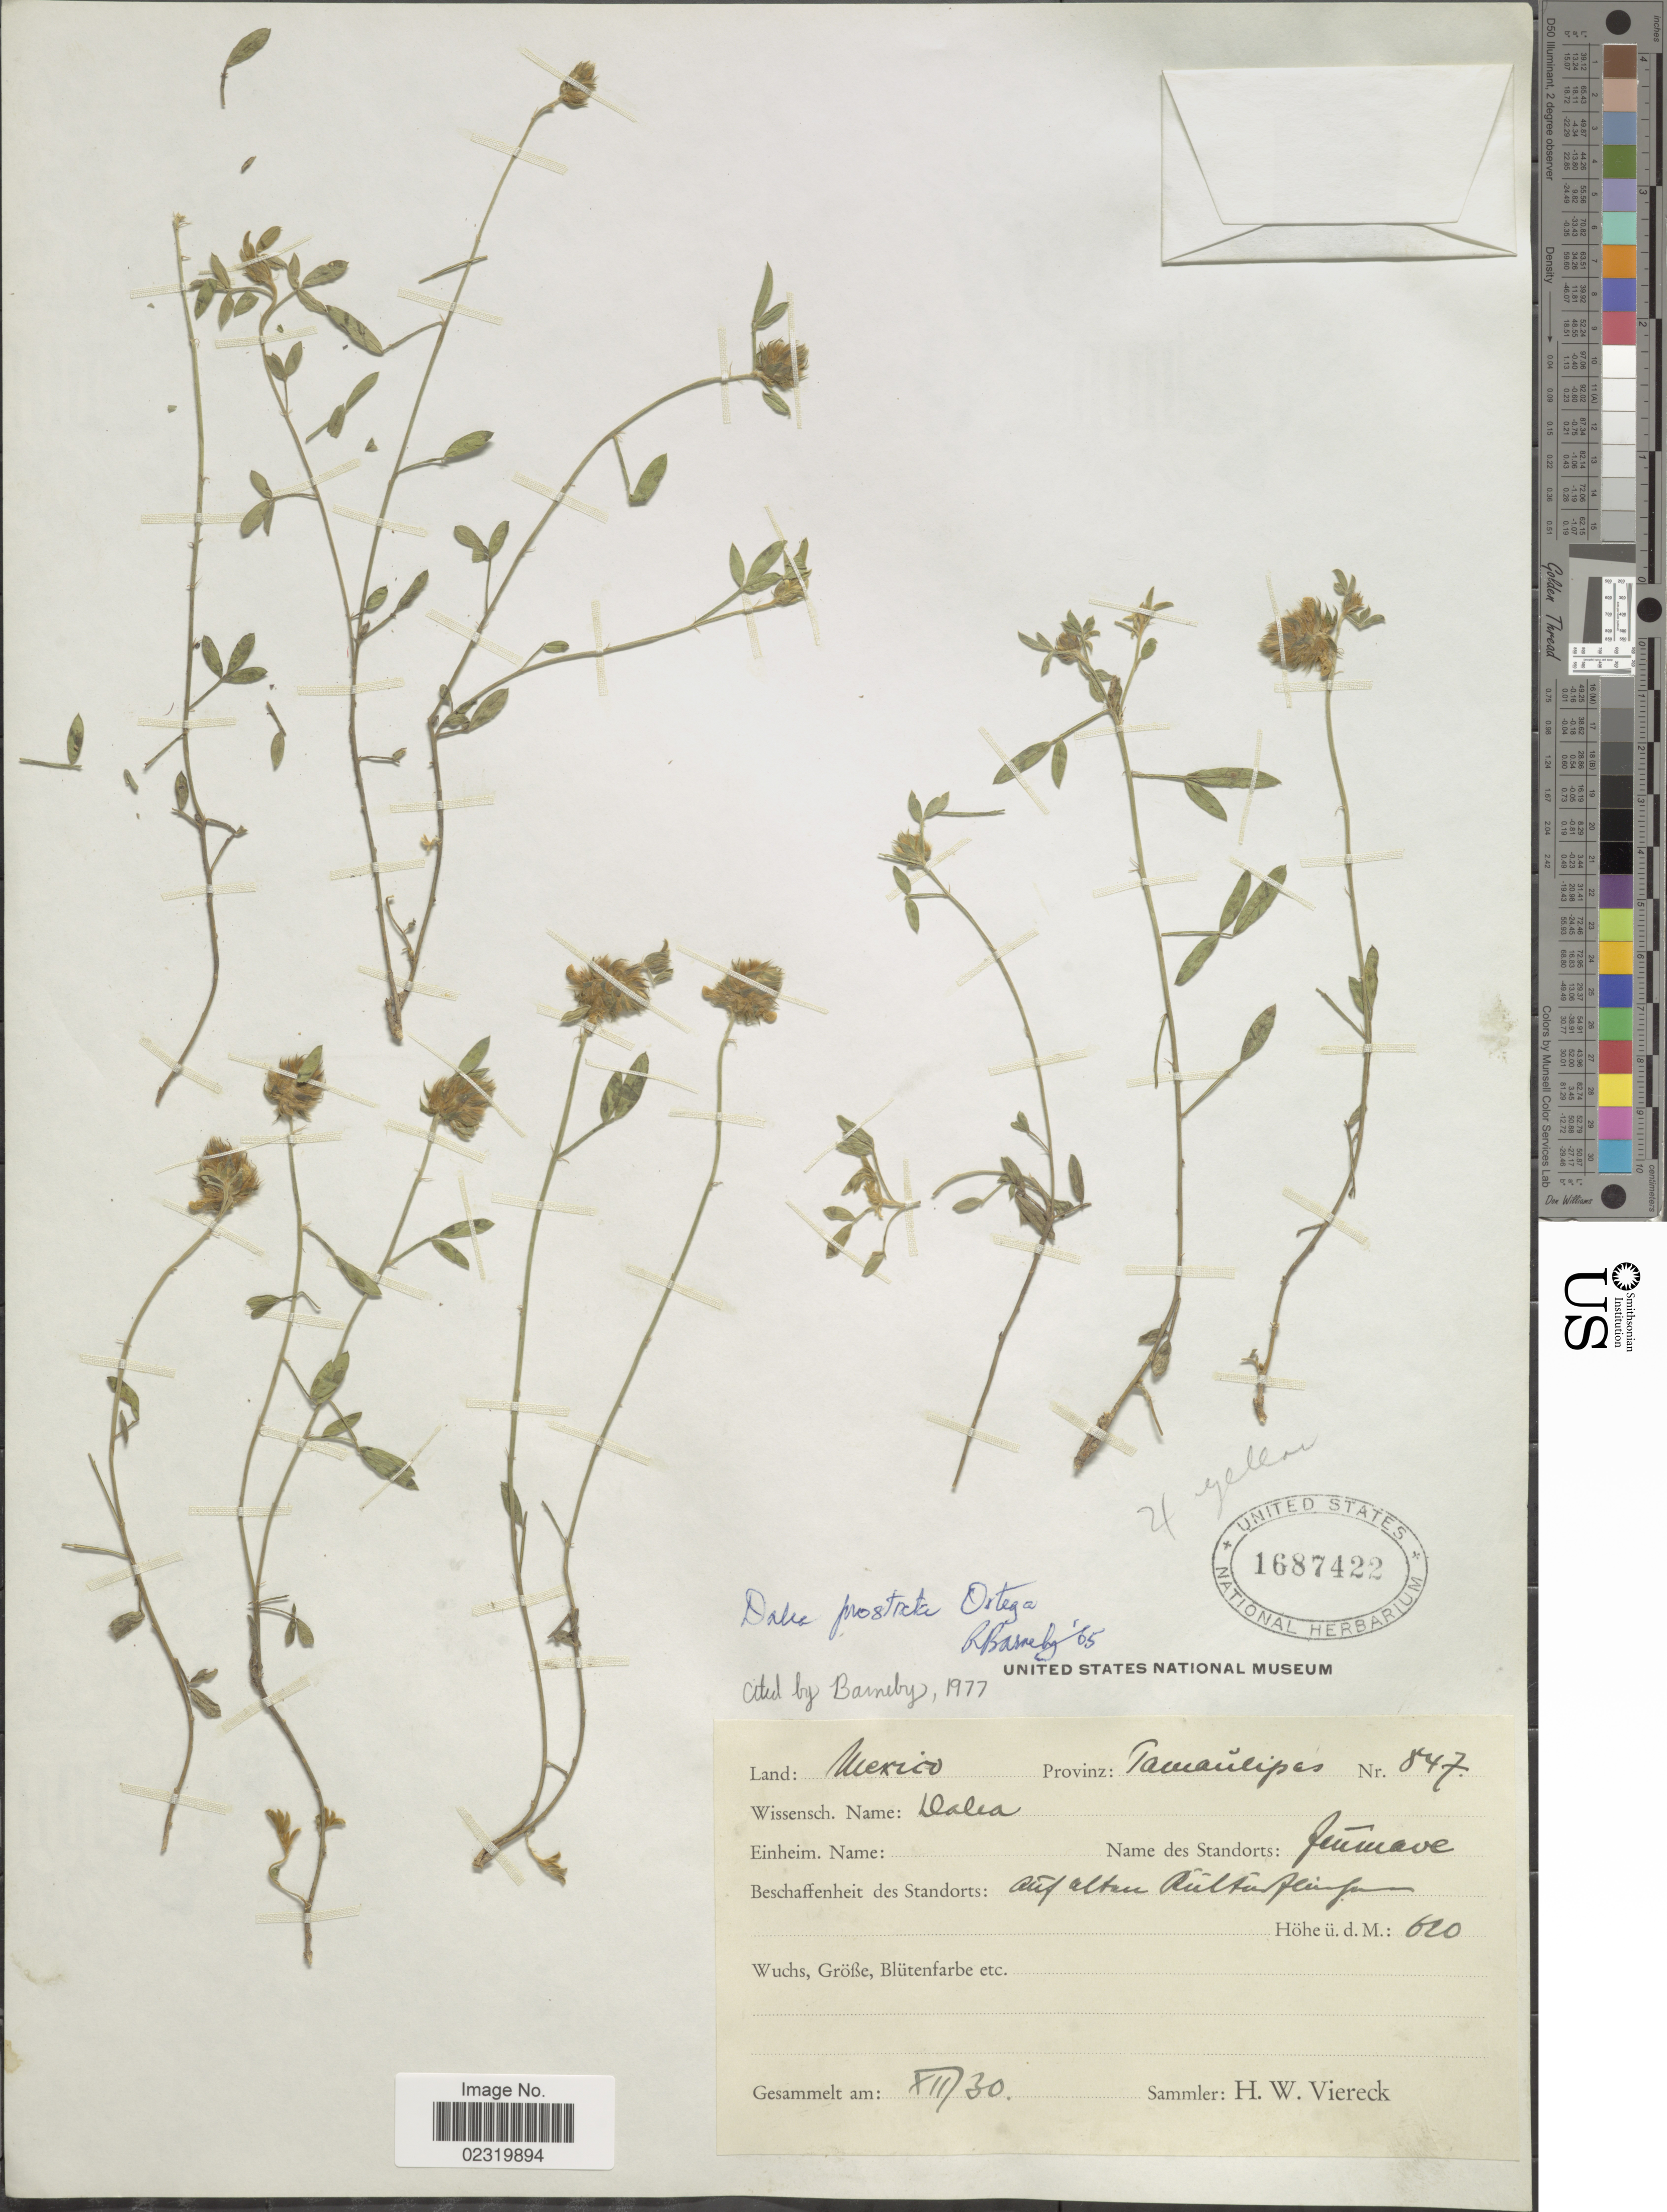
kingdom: Plantae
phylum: Tracheophyta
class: Magnoliopsida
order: Fabales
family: Fabaceae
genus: Dalea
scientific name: Dalea prostrata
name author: Ortega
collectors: H. W. Viereck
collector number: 847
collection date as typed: Transcribed d/m/y: /12/30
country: Mexico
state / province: Tamaulipas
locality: Jaumave. Auf alten Rultanfengfer [interpreted]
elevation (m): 620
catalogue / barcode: US 1687422